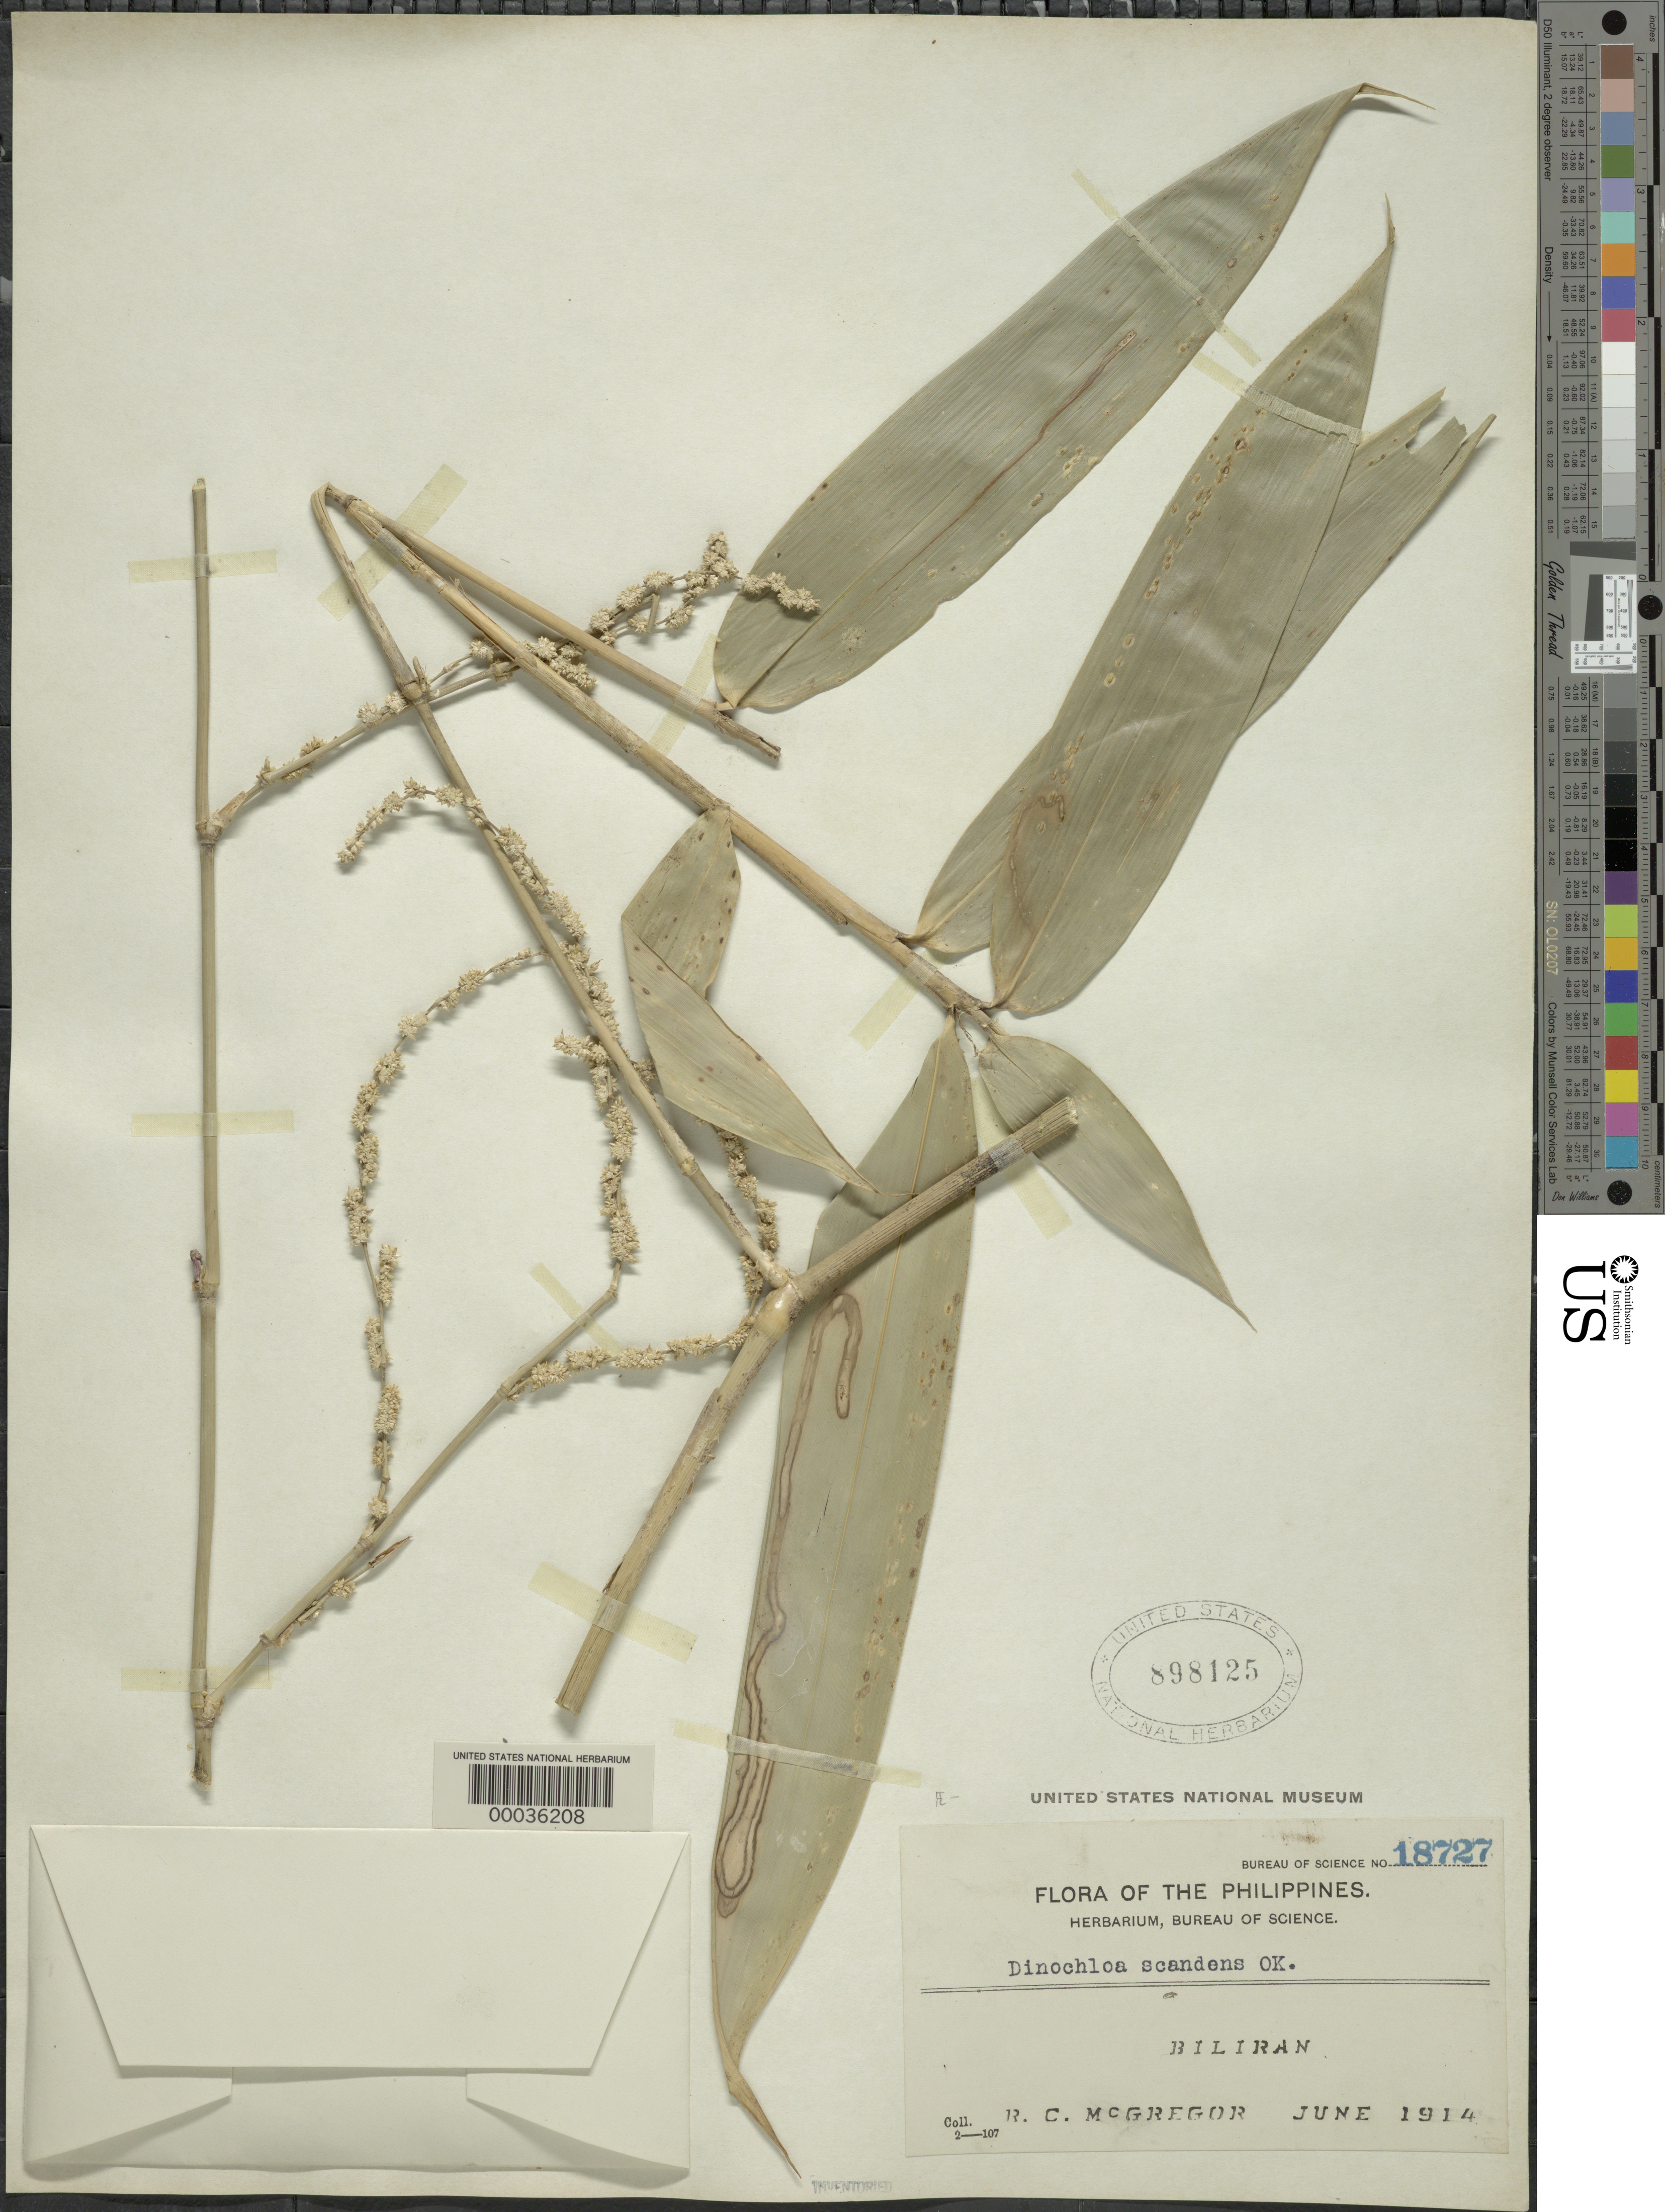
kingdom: Plantae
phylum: Tracheophyta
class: Liliopsida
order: Poales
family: Poaceae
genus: Dinochloa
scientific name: Dinochloa scandens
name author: (Blume ex Nees) Kuntze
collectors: R. C. McGregor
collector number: Pbs 18727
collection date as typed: Jun 1914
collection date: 1914-06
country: Philippines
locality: Biliran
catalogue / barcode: US 898125